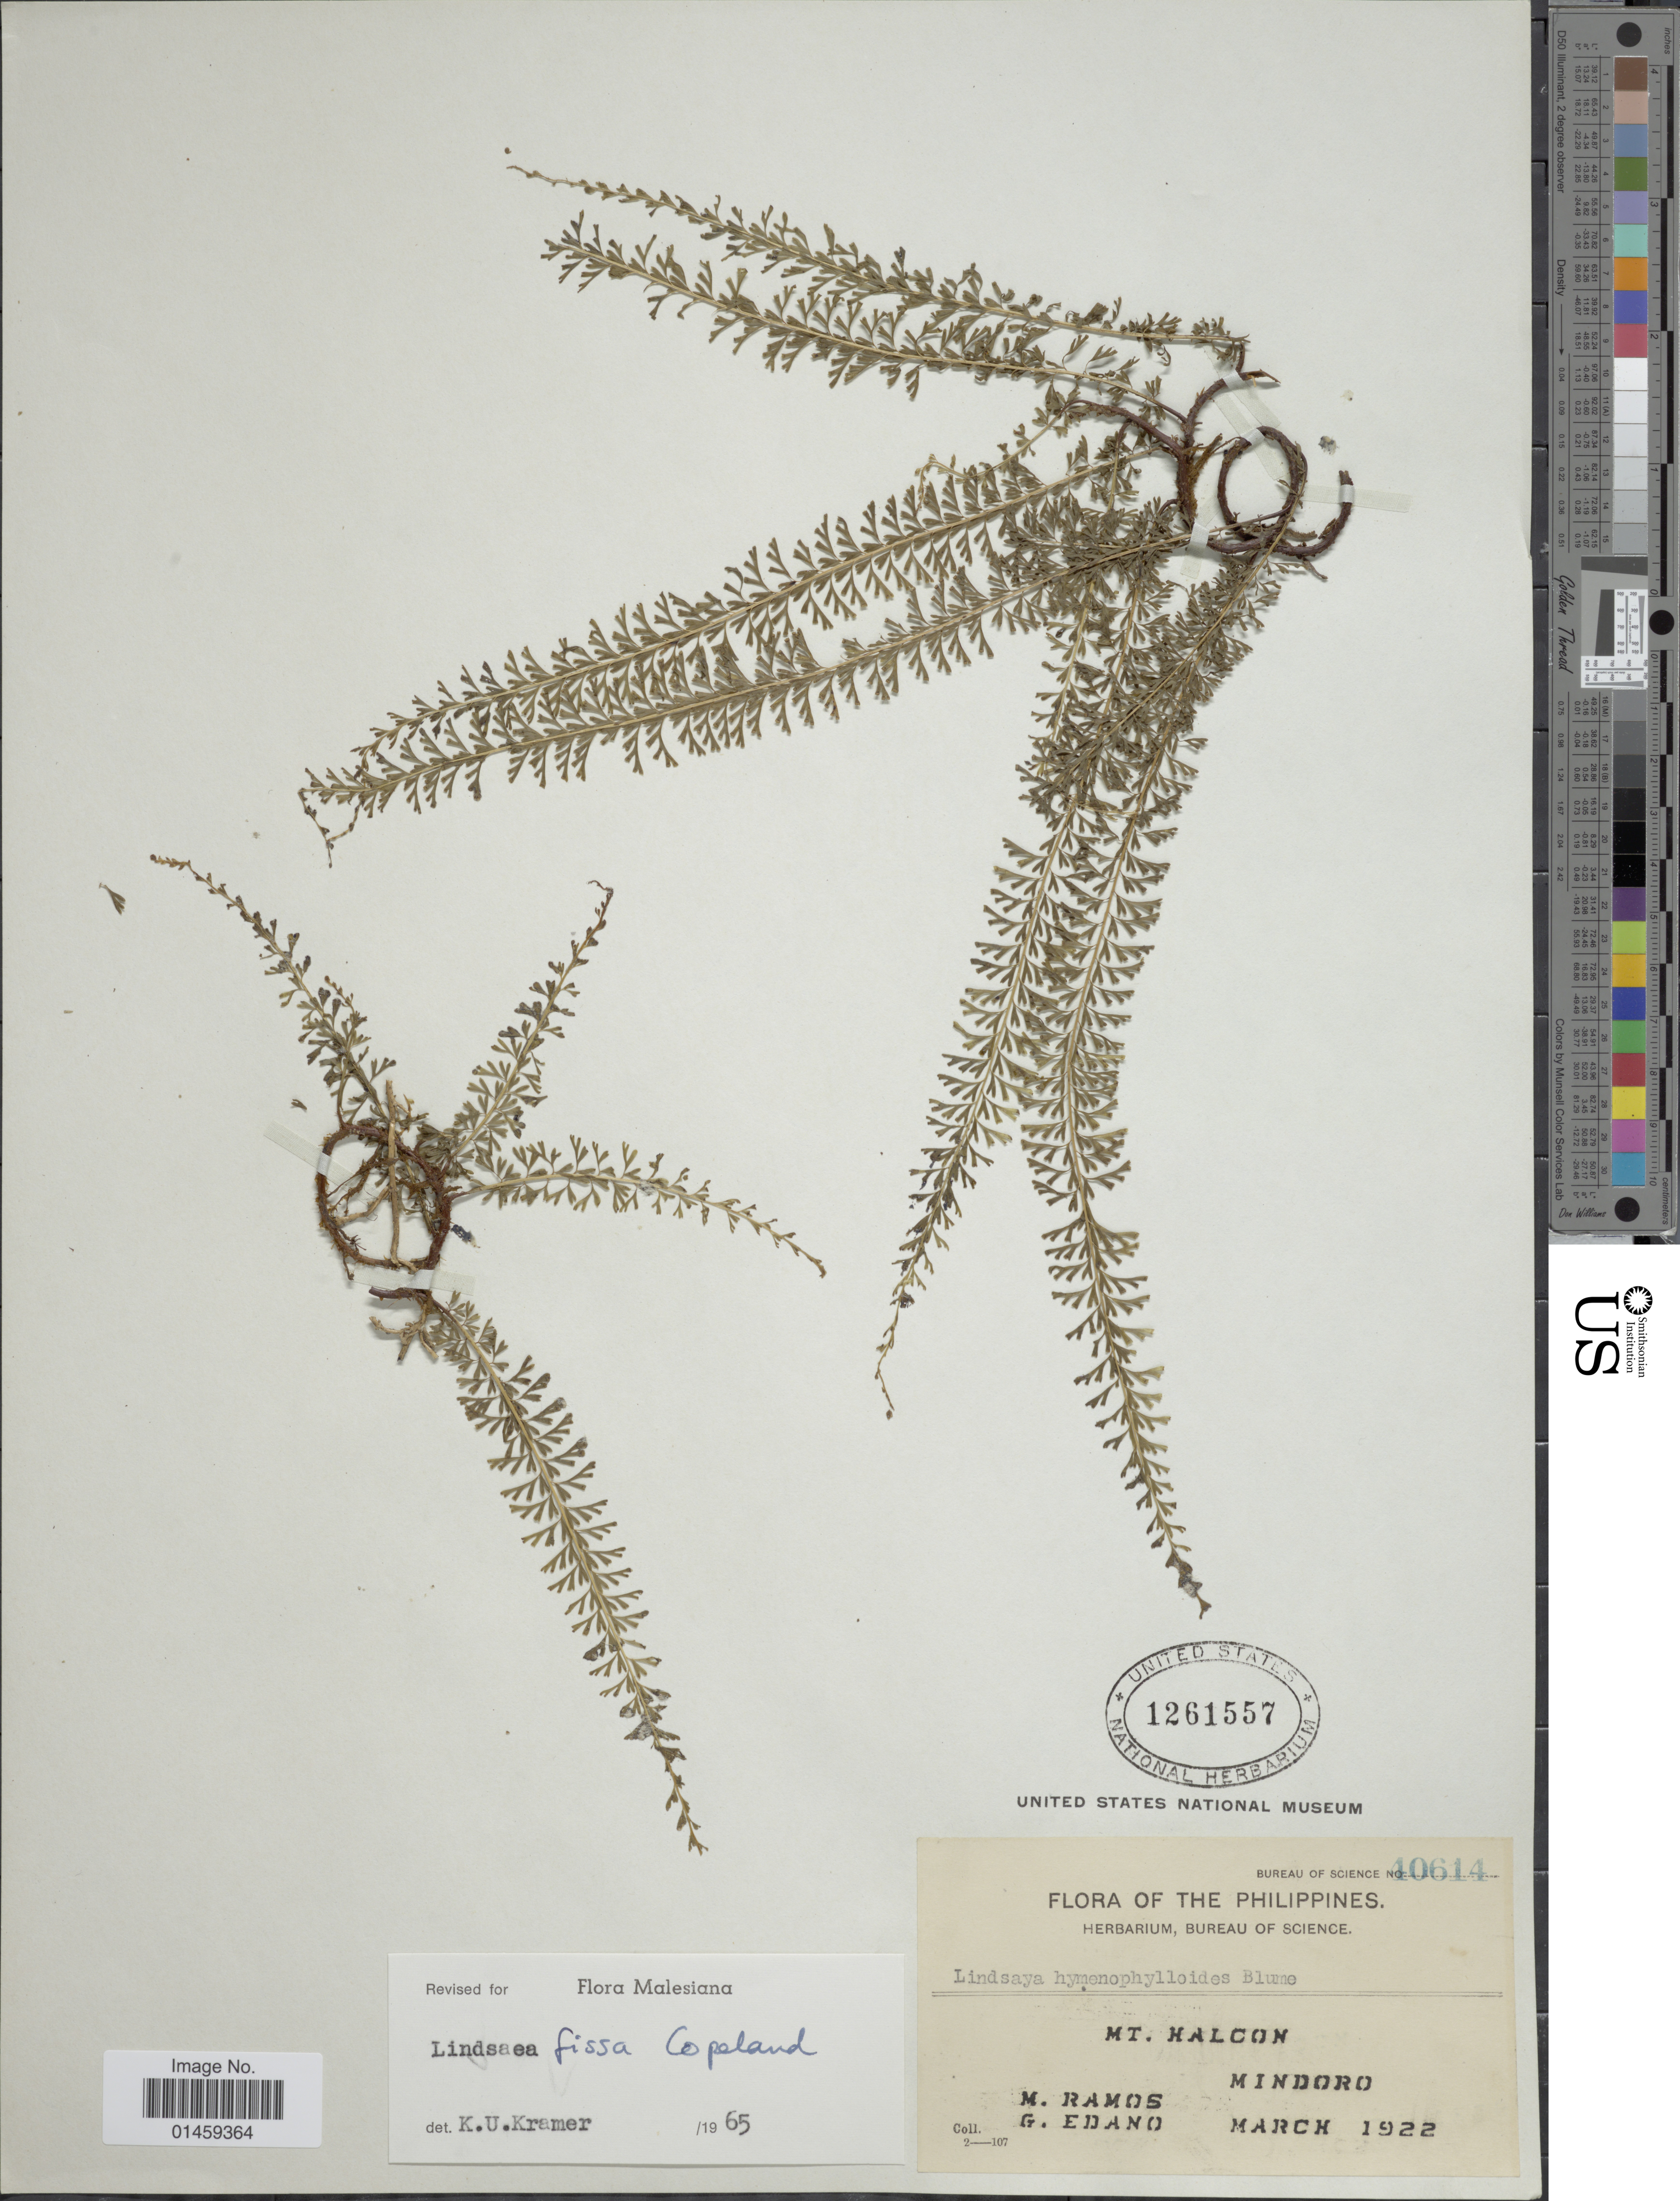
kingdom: Plantae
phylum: Tracheophyta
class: Polypodiopsida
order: Polypodiales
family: Lindsaeaceae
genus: Lindsaea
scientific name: Lindsaea fissa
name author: Copel.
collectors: M. Ramos & G. Edaño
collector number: Bureau of Science 10614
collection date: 1922-03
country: Philippines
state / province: Mimaropa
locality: Mt. Halcon. Mindoro.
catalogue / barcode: US 1261557